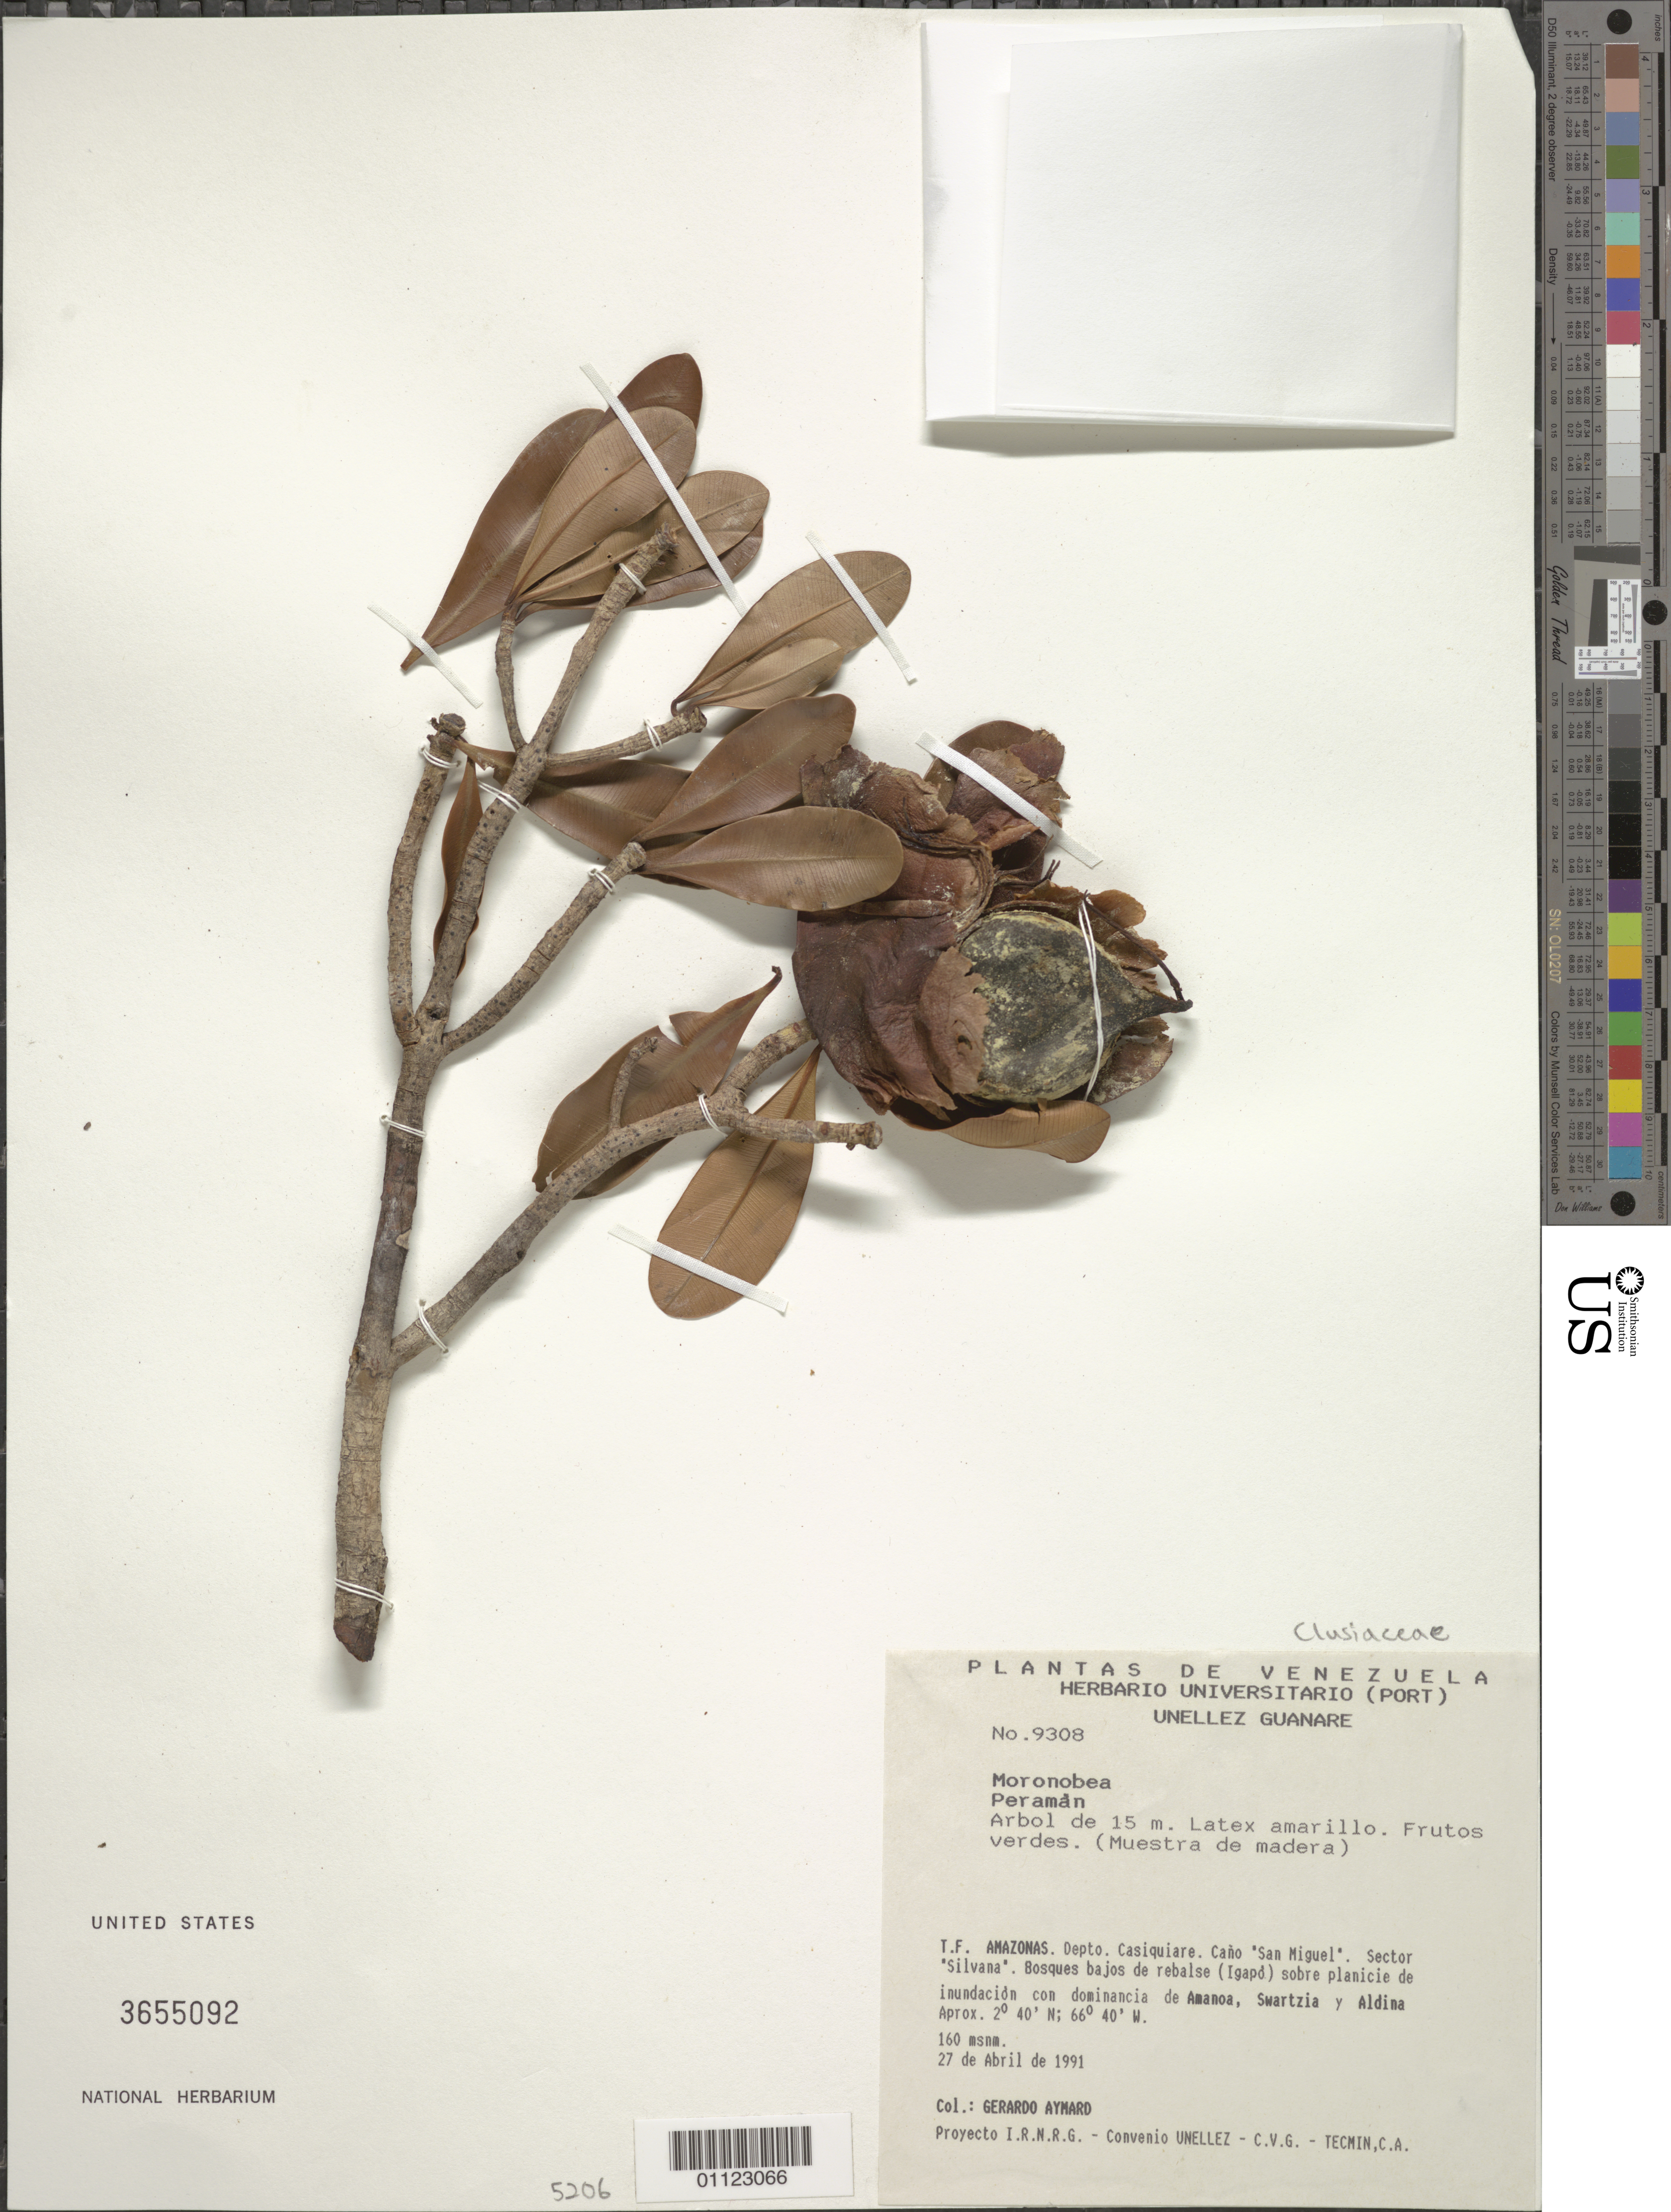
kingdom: Plantae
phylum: Tracheophyta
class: Magnoliopsida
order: Malpighiales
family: Clusiaceae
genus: Moronobea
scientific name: Moronobea sp.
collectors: G. A. Aymard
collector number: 9308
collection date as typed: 27 de Abril de 1991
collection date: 1991-04-27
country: Venezuela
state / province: Amazonas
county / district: Maroa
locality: Cano "San Miguel". Sector "Silvana"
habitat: Bosques bajos de rebalse (Igapo) sobre planicie de inundacion con dominancia de Amanoa, Swartzia y Aldina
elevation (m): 160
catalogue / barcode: US 3655092